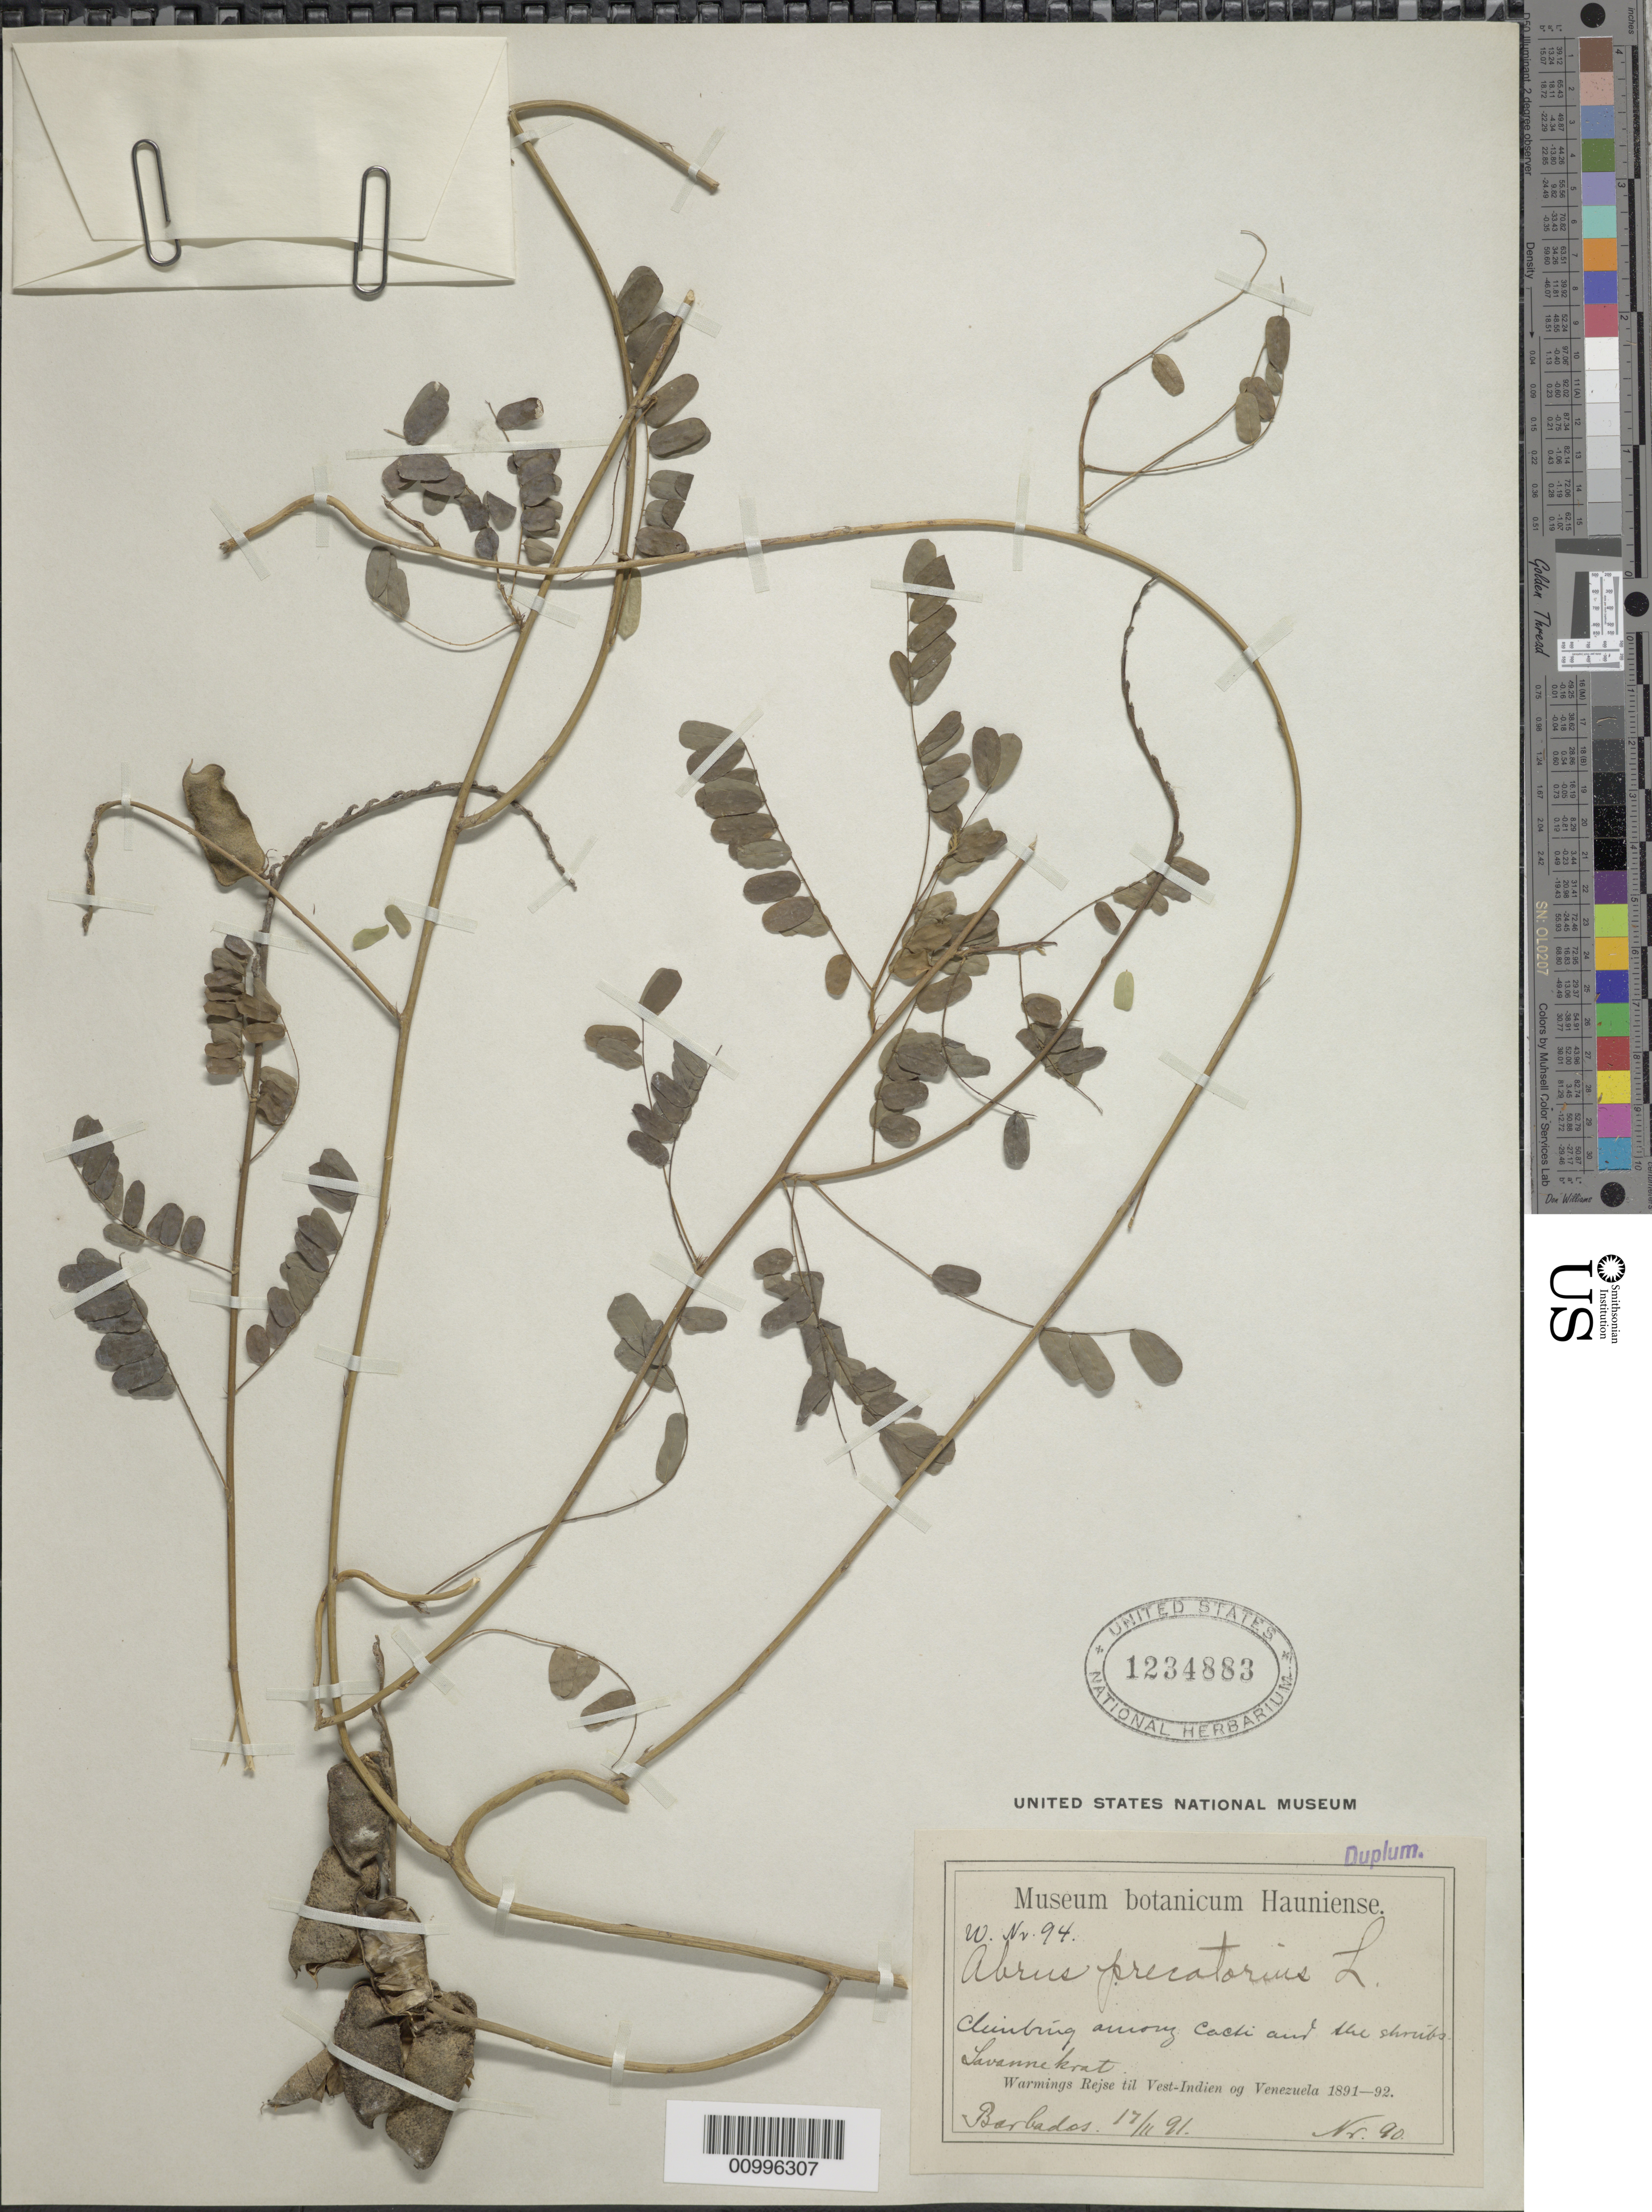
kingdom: Plantae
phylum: Tracheophyta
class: Magnoliopsida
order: Fabales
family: Fabaceae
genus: Abrus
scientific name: Abrus precatorius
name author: L.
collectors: ex Mus. Bot. Hauniense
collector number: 90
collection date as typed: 17 Nov 1891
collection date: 1891-11-17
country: Barbados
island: Barbados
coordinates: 0 N, 0 E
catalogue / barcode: US 1234883